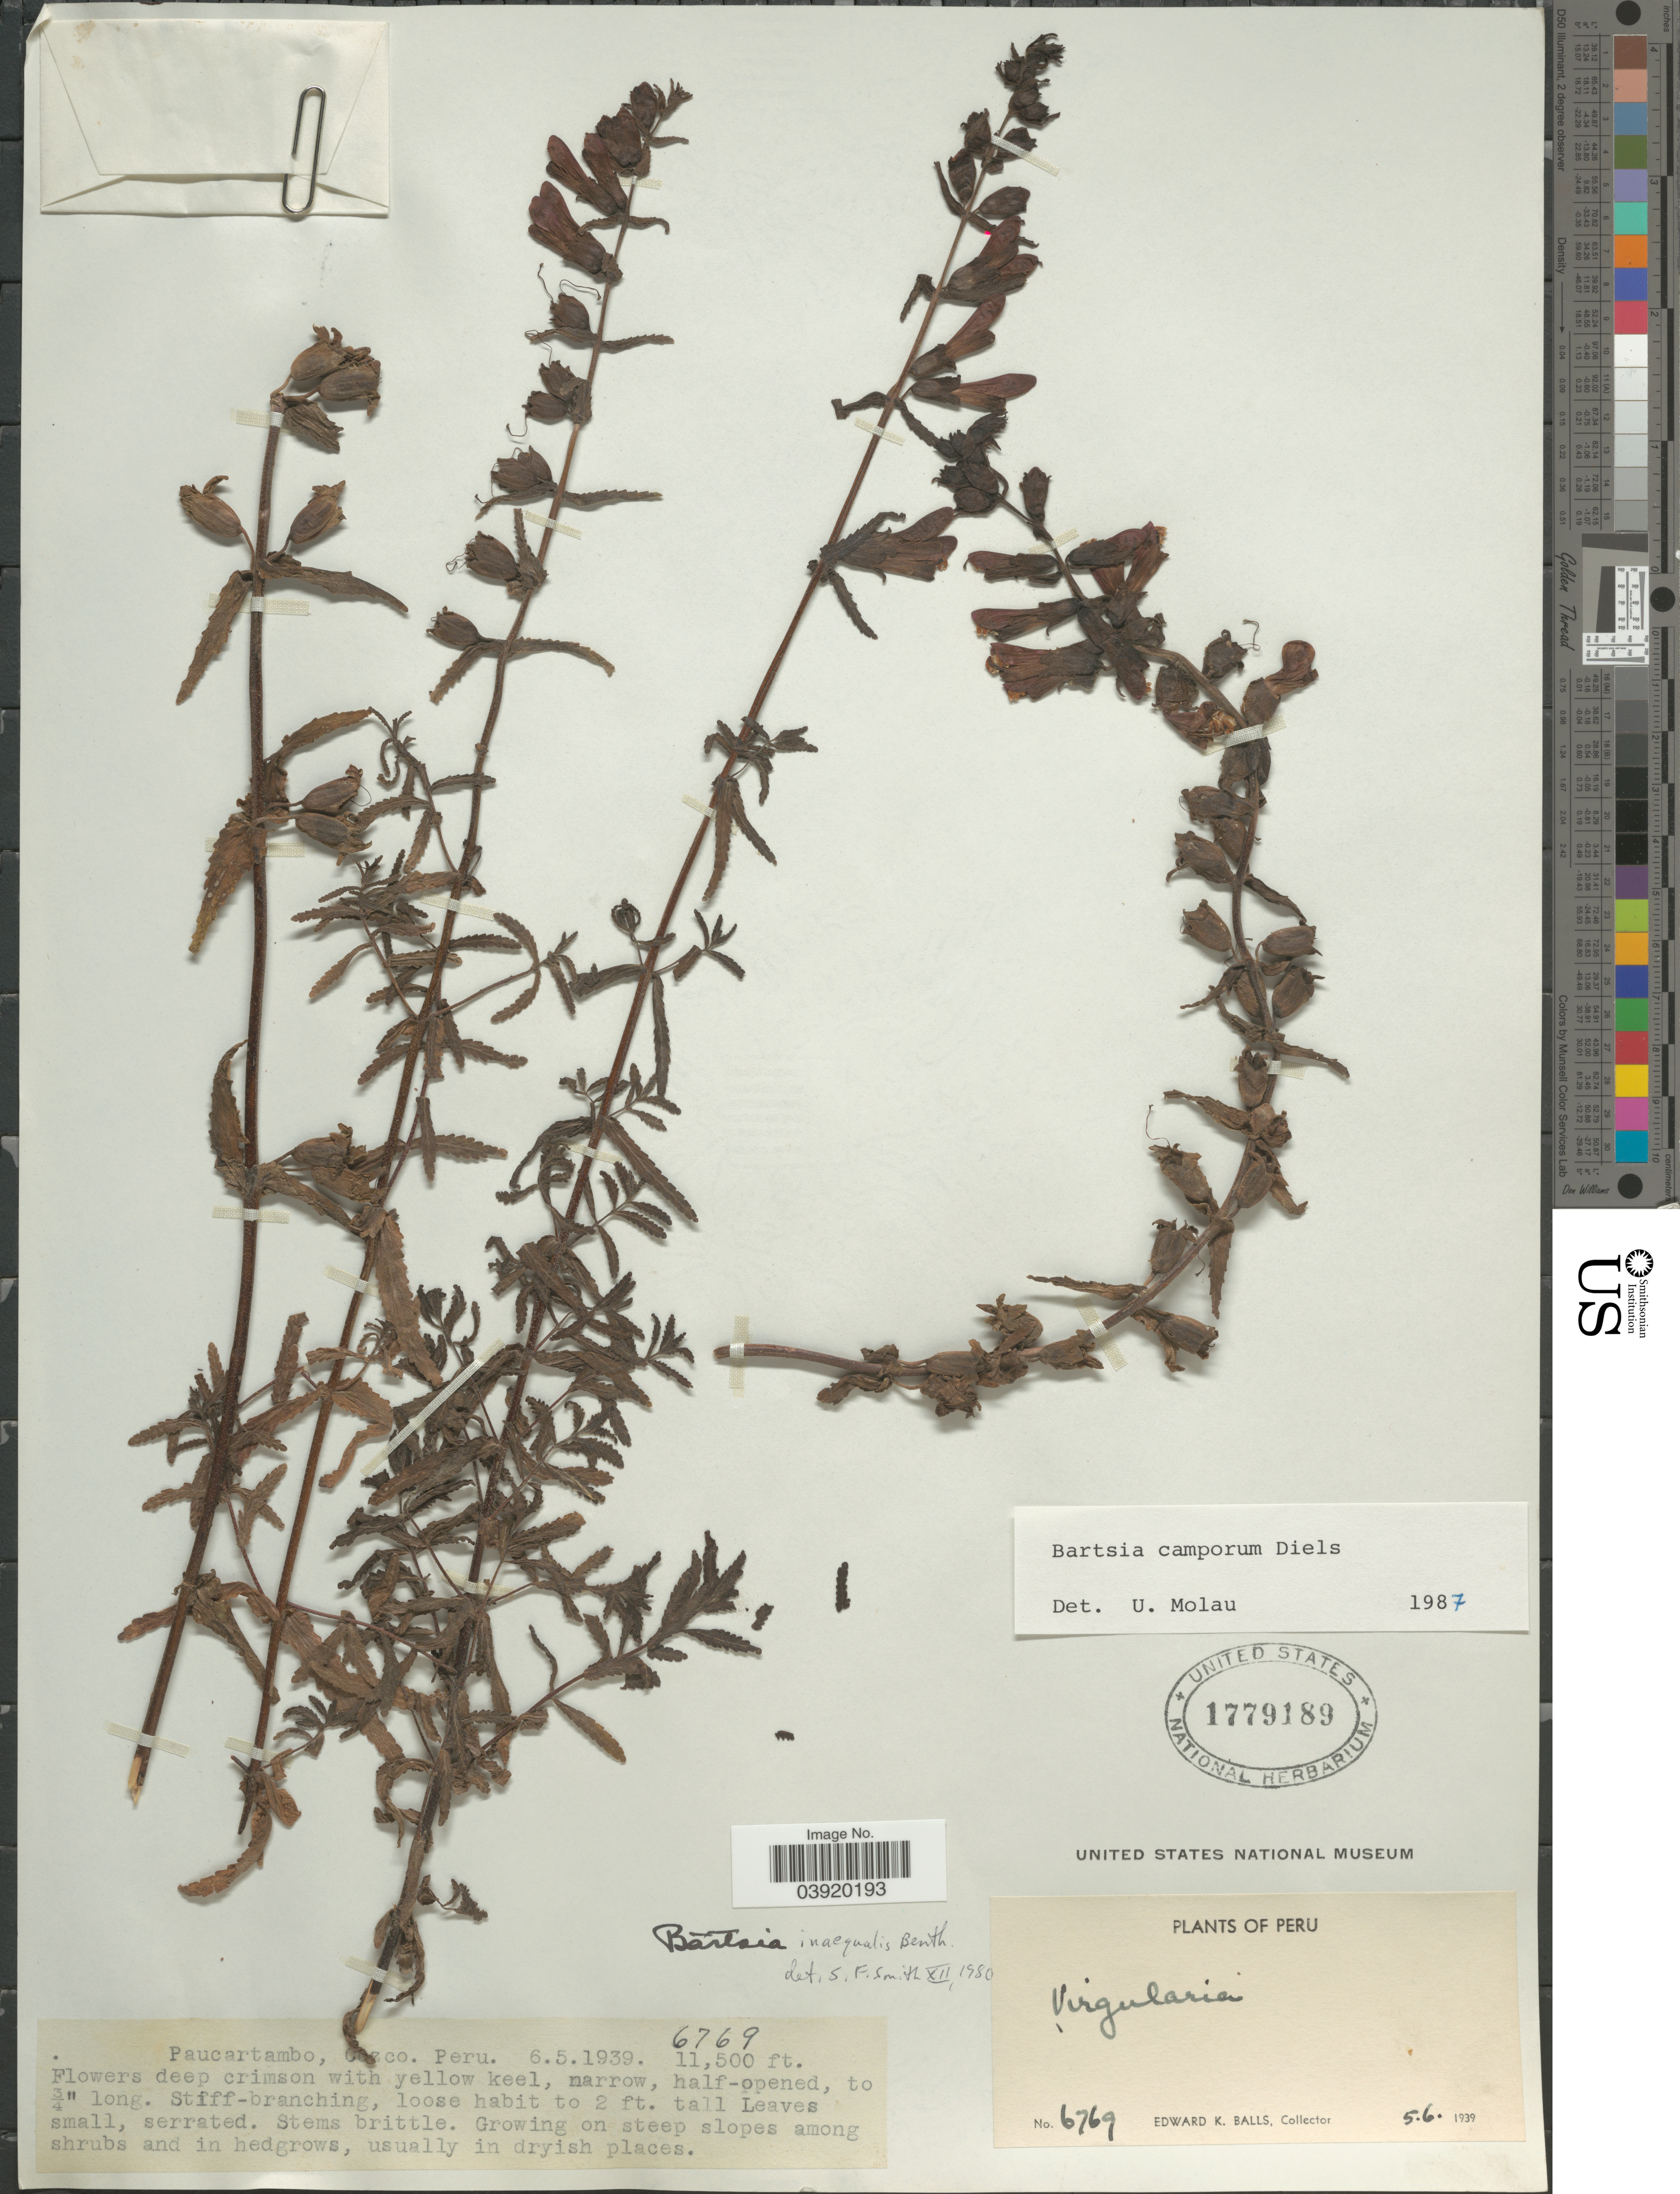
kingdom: Plantae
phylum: Tracheophyta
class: Magnoliopsida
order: Lamiales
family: Orobanchaceae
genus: Bartsia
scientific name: Bartsia camporum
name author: Diels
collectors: E. K. Balls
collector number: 6769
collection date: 1939-05-06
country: Peru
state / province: Cusco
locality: Paucartambo, Cuzco.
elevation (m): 3505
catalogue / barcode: US 1779189